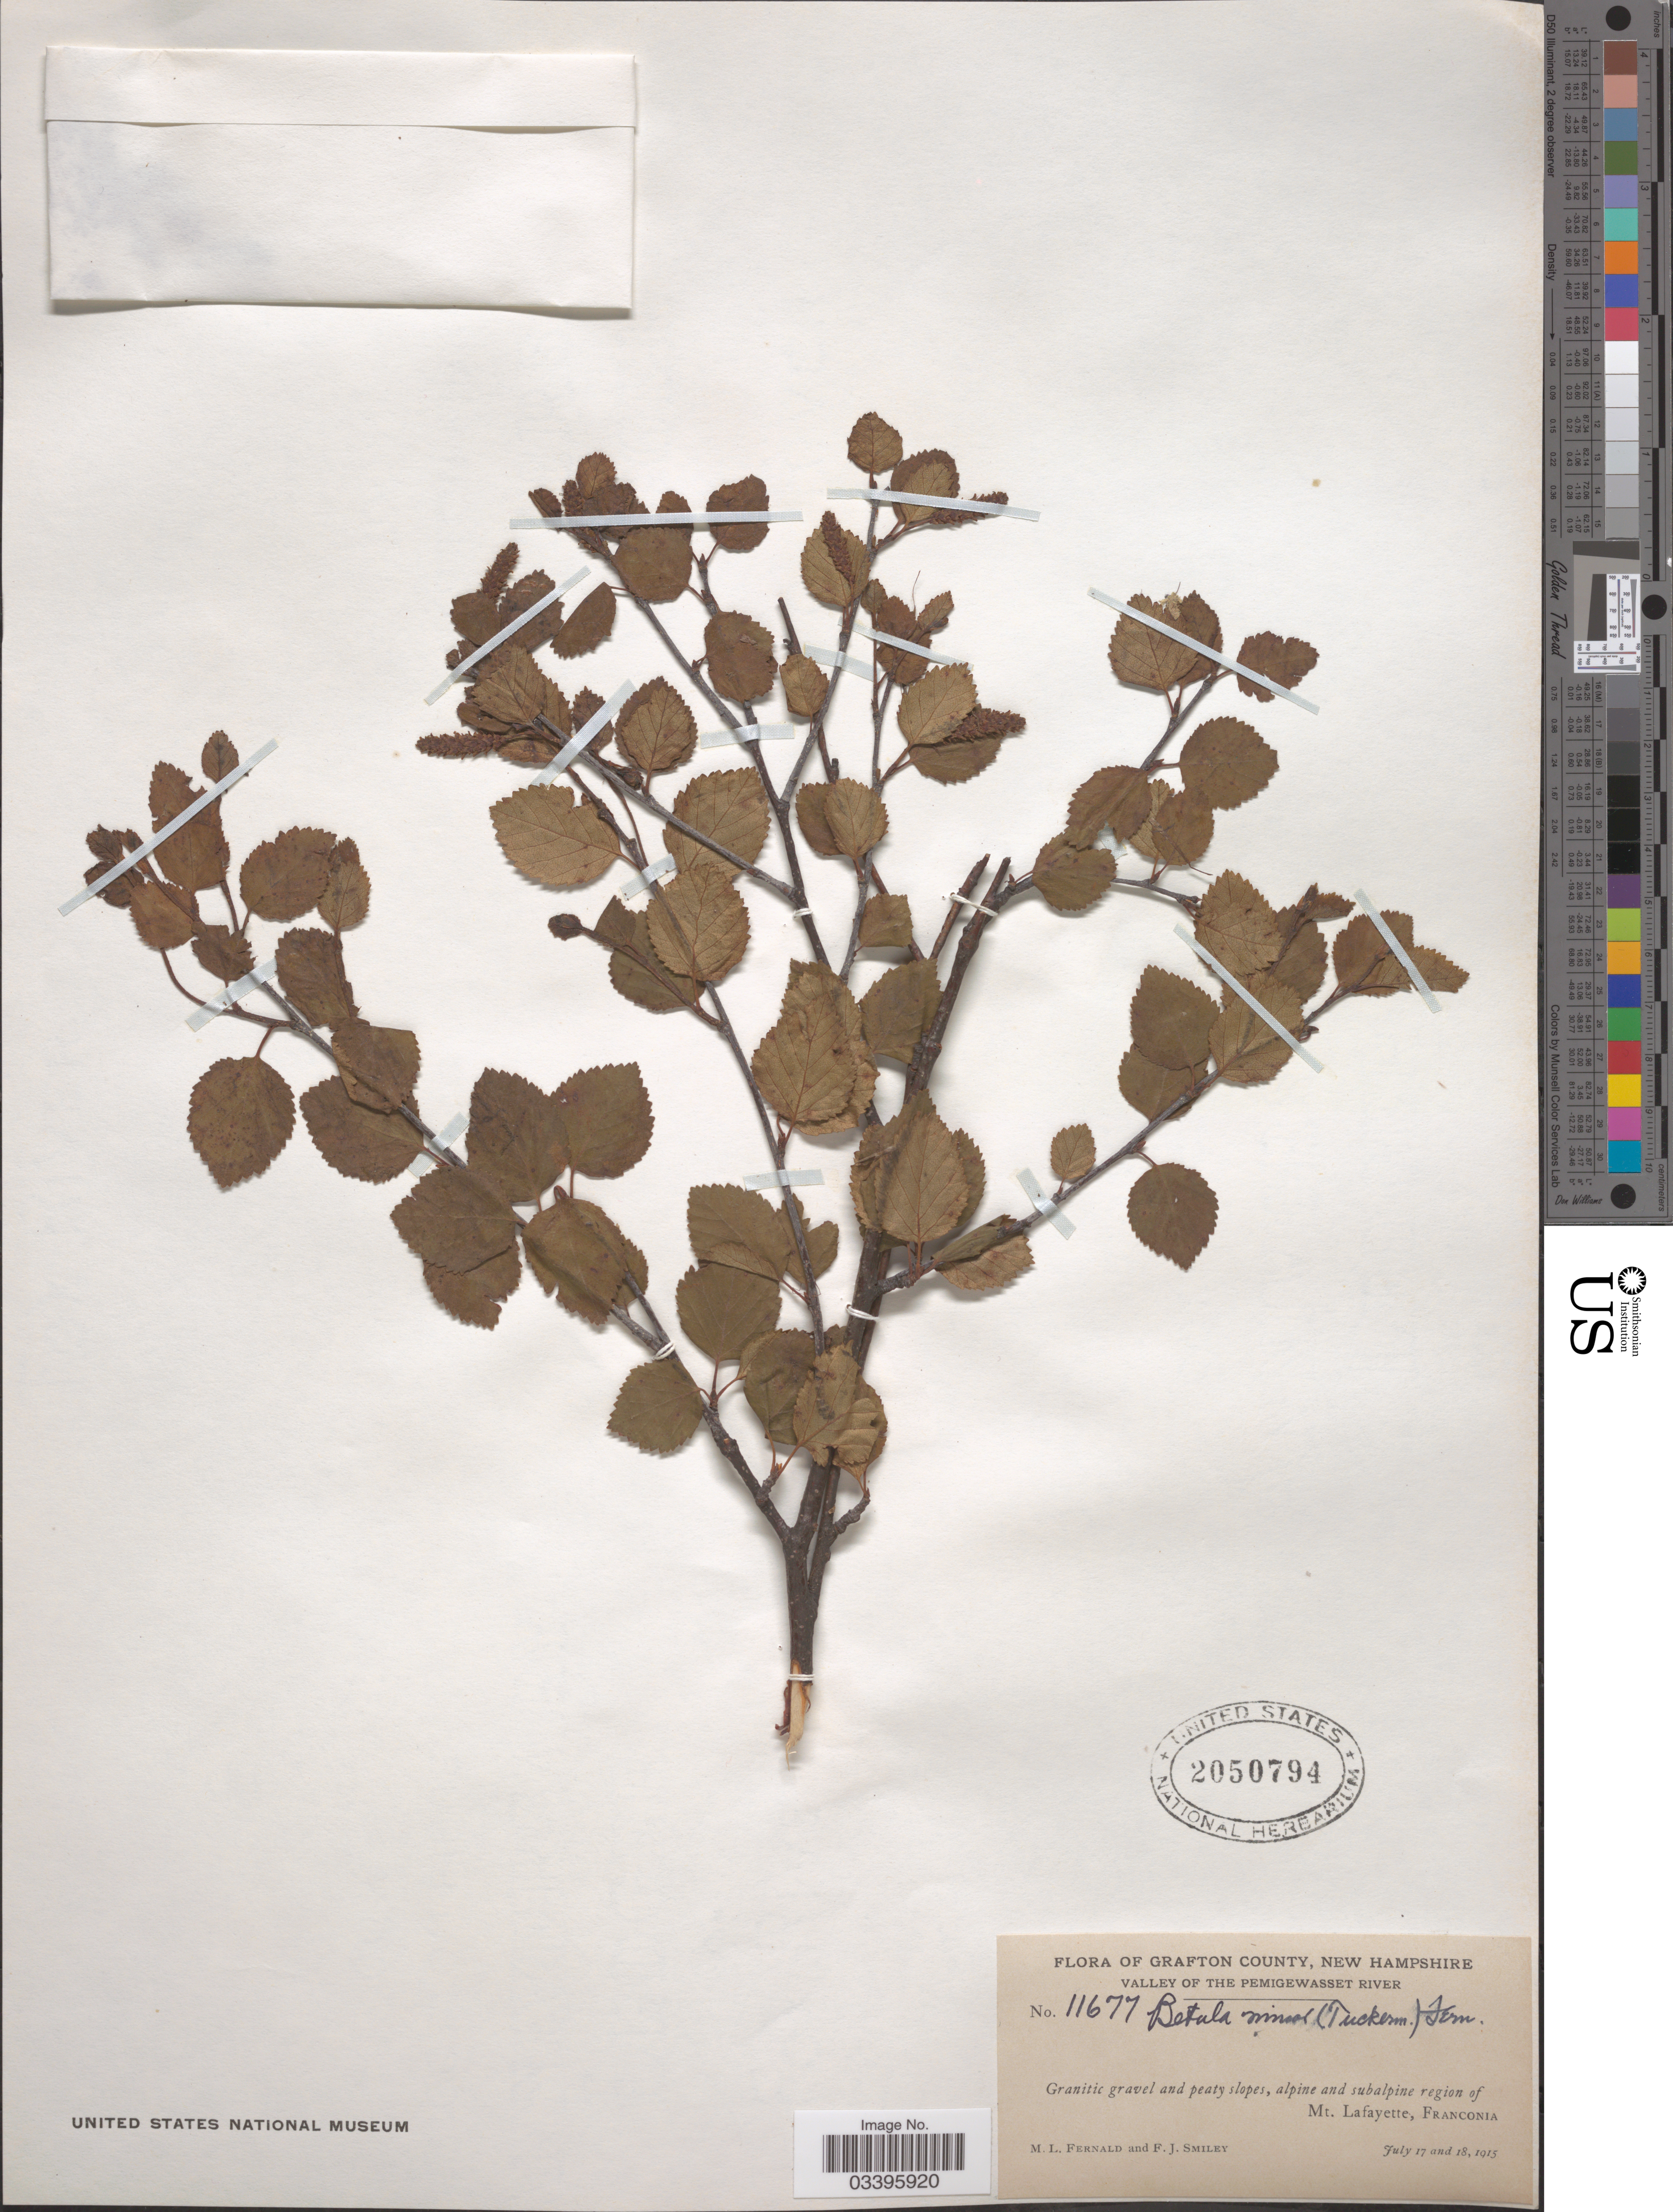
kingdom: Plantae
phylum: Tracheophyta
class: Magnoliopsida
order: Fagales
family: Betulaceae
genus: Betula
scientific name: Betula minor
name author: (Tuck.) Fernald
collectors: M. L. Fernald & F. Smiley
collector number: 11677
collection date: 1915-07-17/1915-07-18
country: United States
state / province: New Hampshire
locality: Grafton County. Valley of the Pemigewasset River. Alpine and subalpine region of Mt. Lafayette, Franconia.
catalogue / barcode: US 2050794